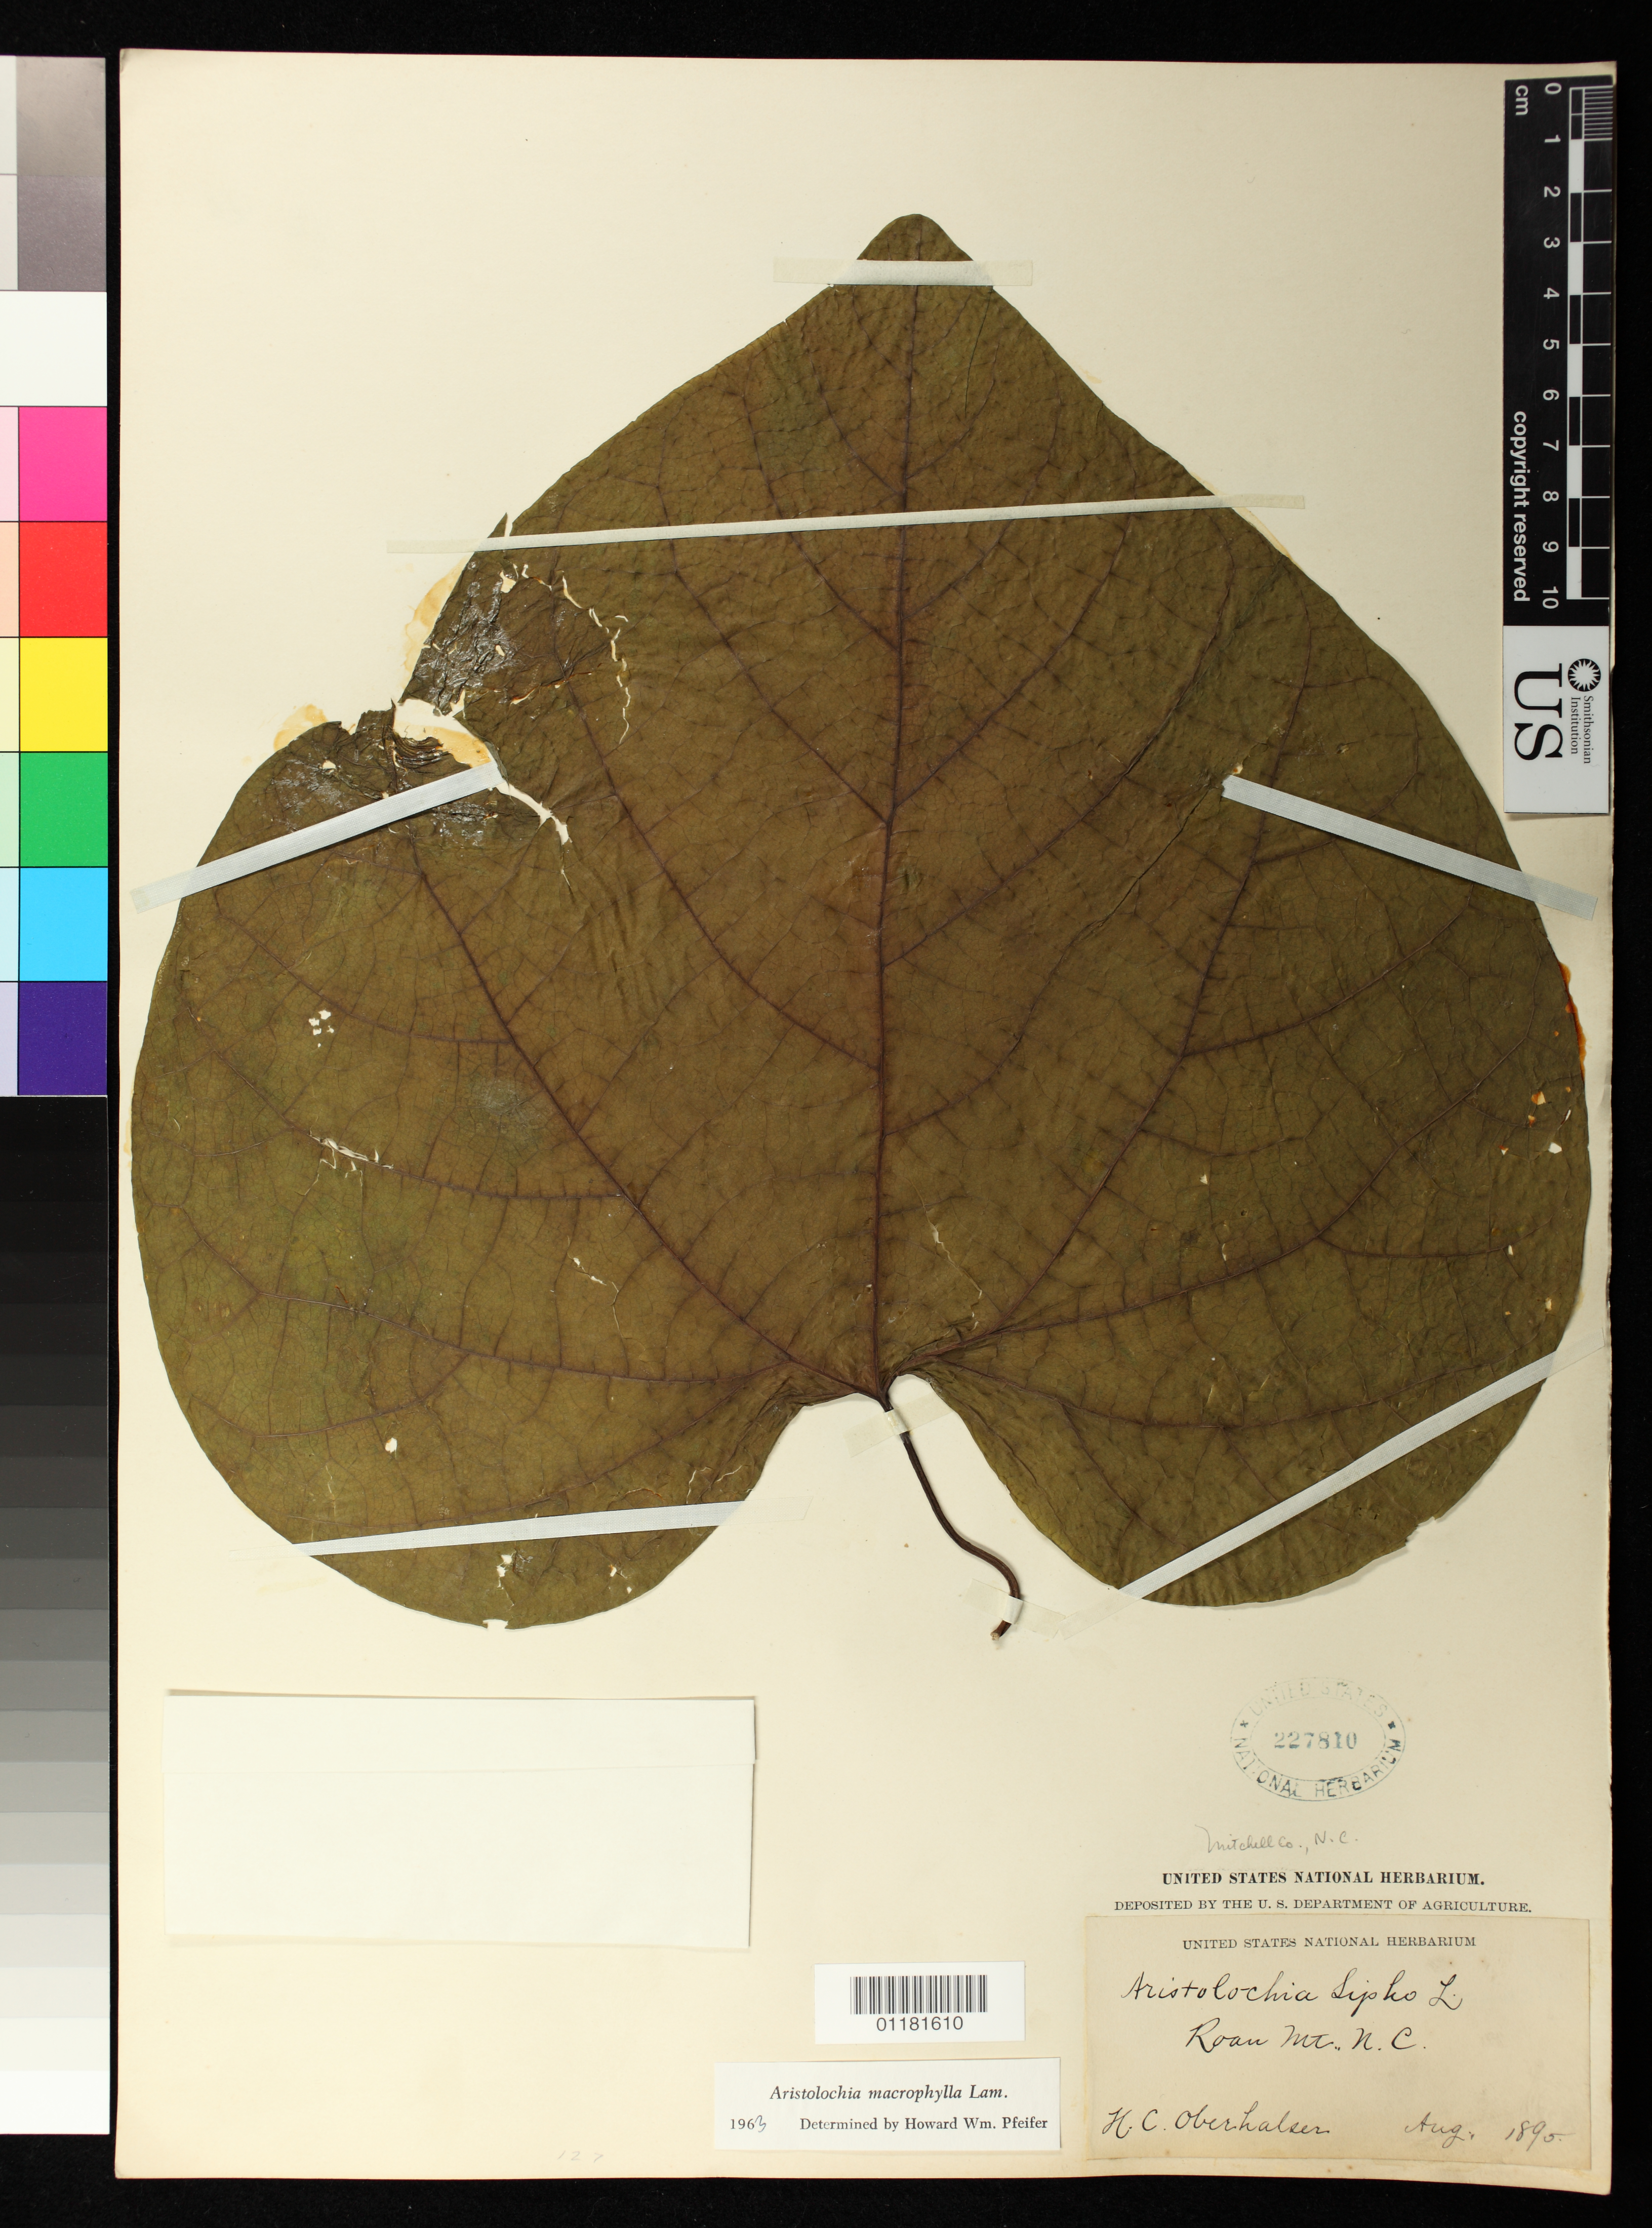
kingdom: Plantae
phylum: Tracheophyta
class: Magnoliopsida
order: Piperales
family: Aristolochiaceae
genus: Aristolochia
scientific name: Aristolochia macrophylla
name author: Lam.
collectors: H. C. Oberhalser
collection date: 1895-08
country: United States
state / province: North Carolina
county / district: Mitchell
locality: Roan Mountain, Mitchell County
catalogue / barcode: US 227810